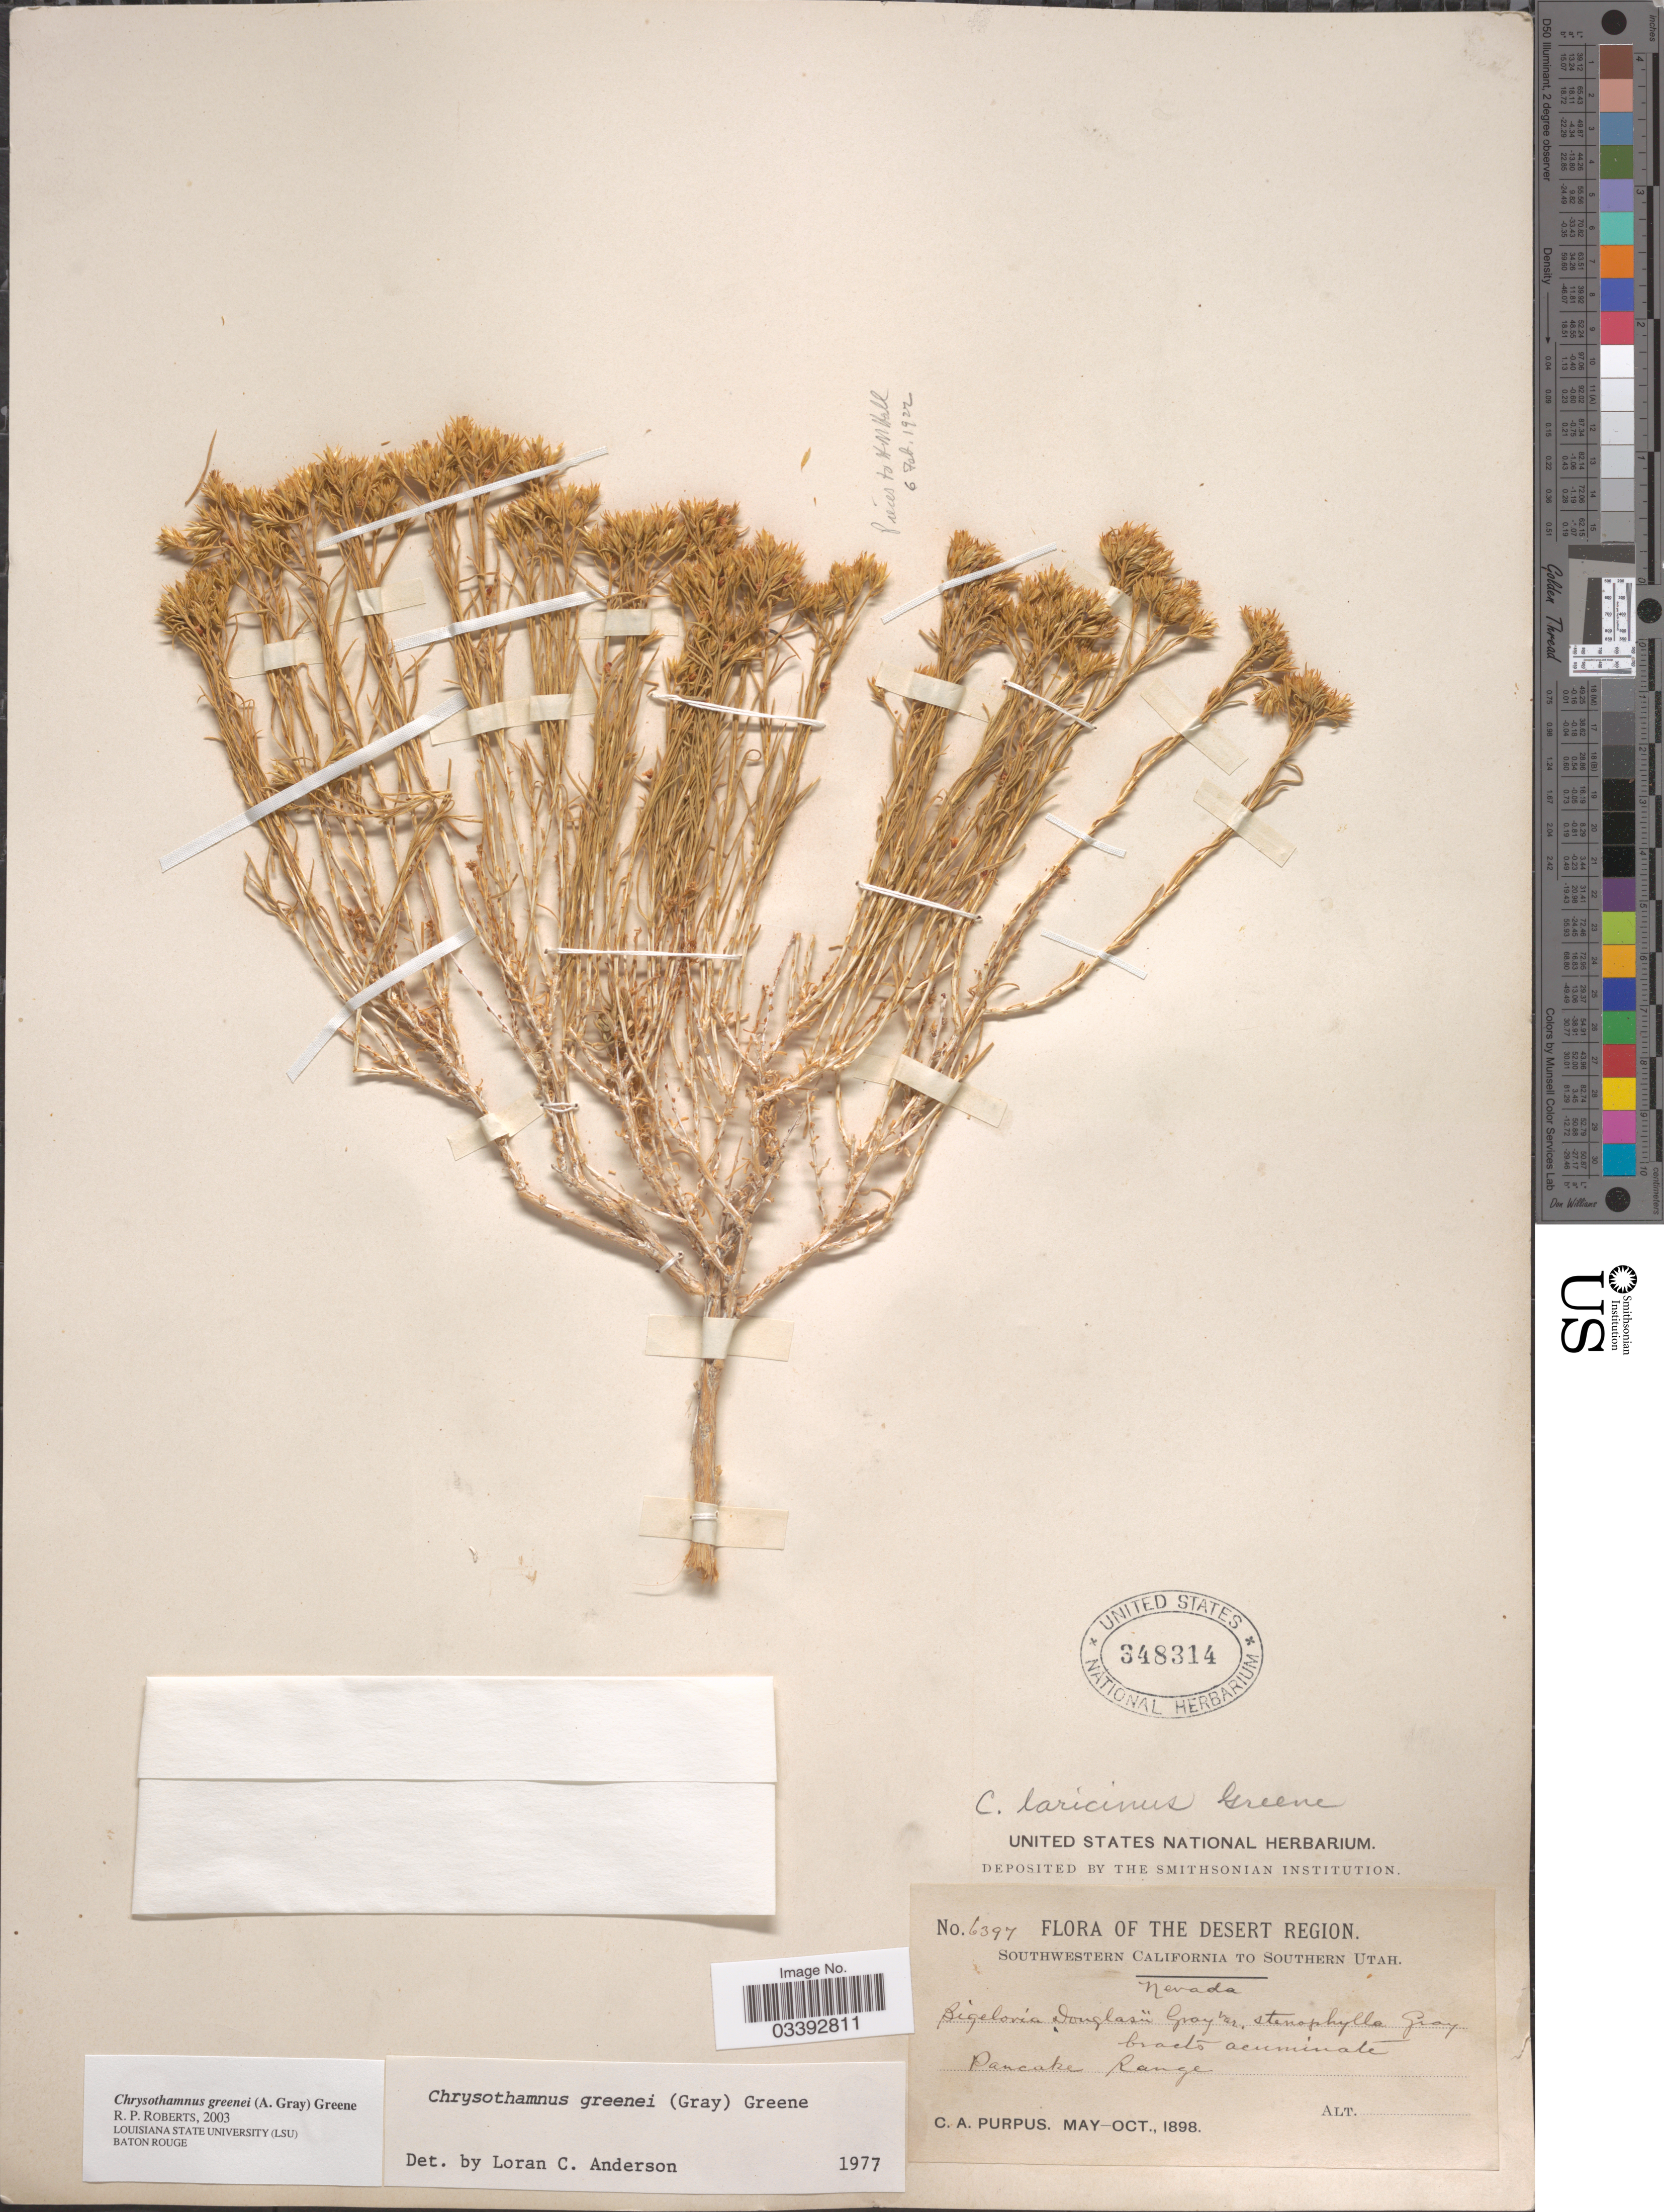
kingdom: Plantae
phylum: Tracheophyta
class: Magnoliopsida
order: Asterales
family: Asteraceae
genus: Chrysothamnus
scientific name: Chrysothamnus greenei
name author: (A. Gray) Greene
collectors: C. A. Purpus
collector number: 6397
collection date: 1898-05/1898-10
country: United States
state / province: Nevada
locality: The Desert Region. Southwestern California to Southern Utah. Pancake Range.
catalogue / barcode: US 348314